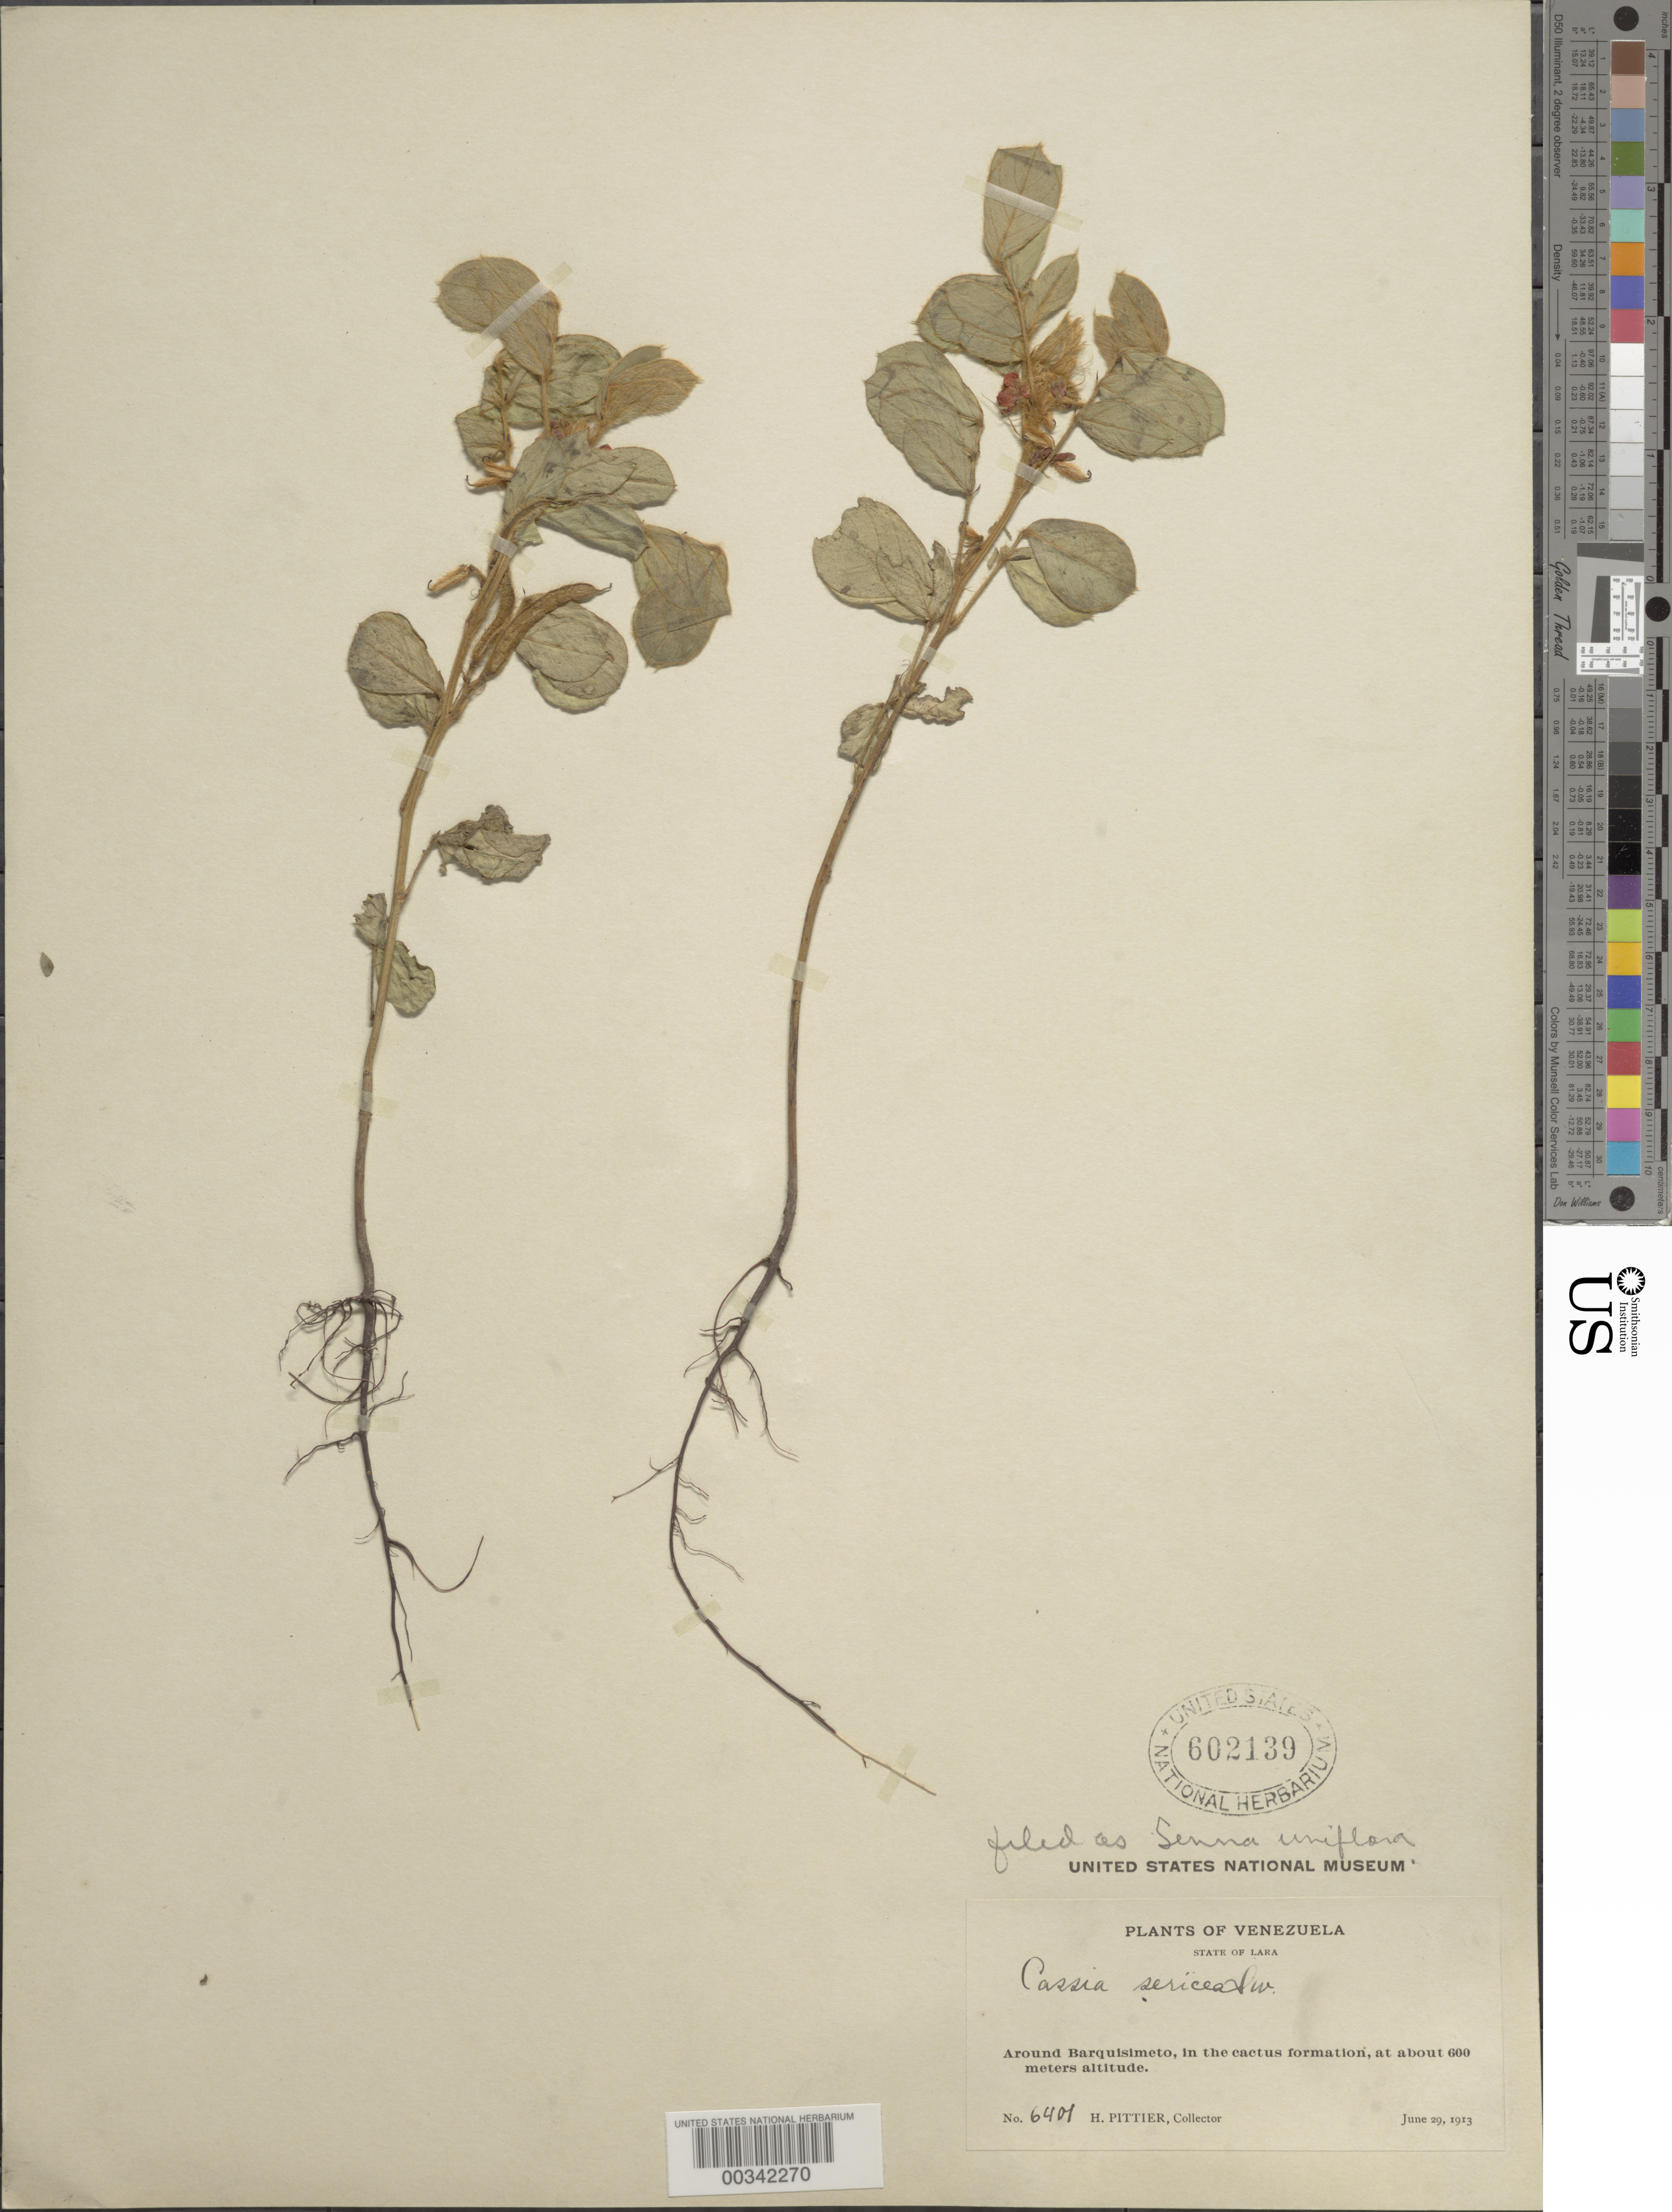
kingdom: Plantae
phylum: Tracheophyta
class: Magnoliopsida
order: Fabales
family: Fabaceae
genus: Senna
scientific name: Senna uniflora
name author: (Mill.) H.S. Irwin & Barneby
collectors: H. F. Pittier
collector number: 6401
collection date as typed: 29 Jun 1913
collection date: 1913-06-29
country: Venezuela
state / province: Lara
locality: Around barquisimento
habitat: In the cactus formation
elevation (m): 600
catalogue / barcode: US 602139